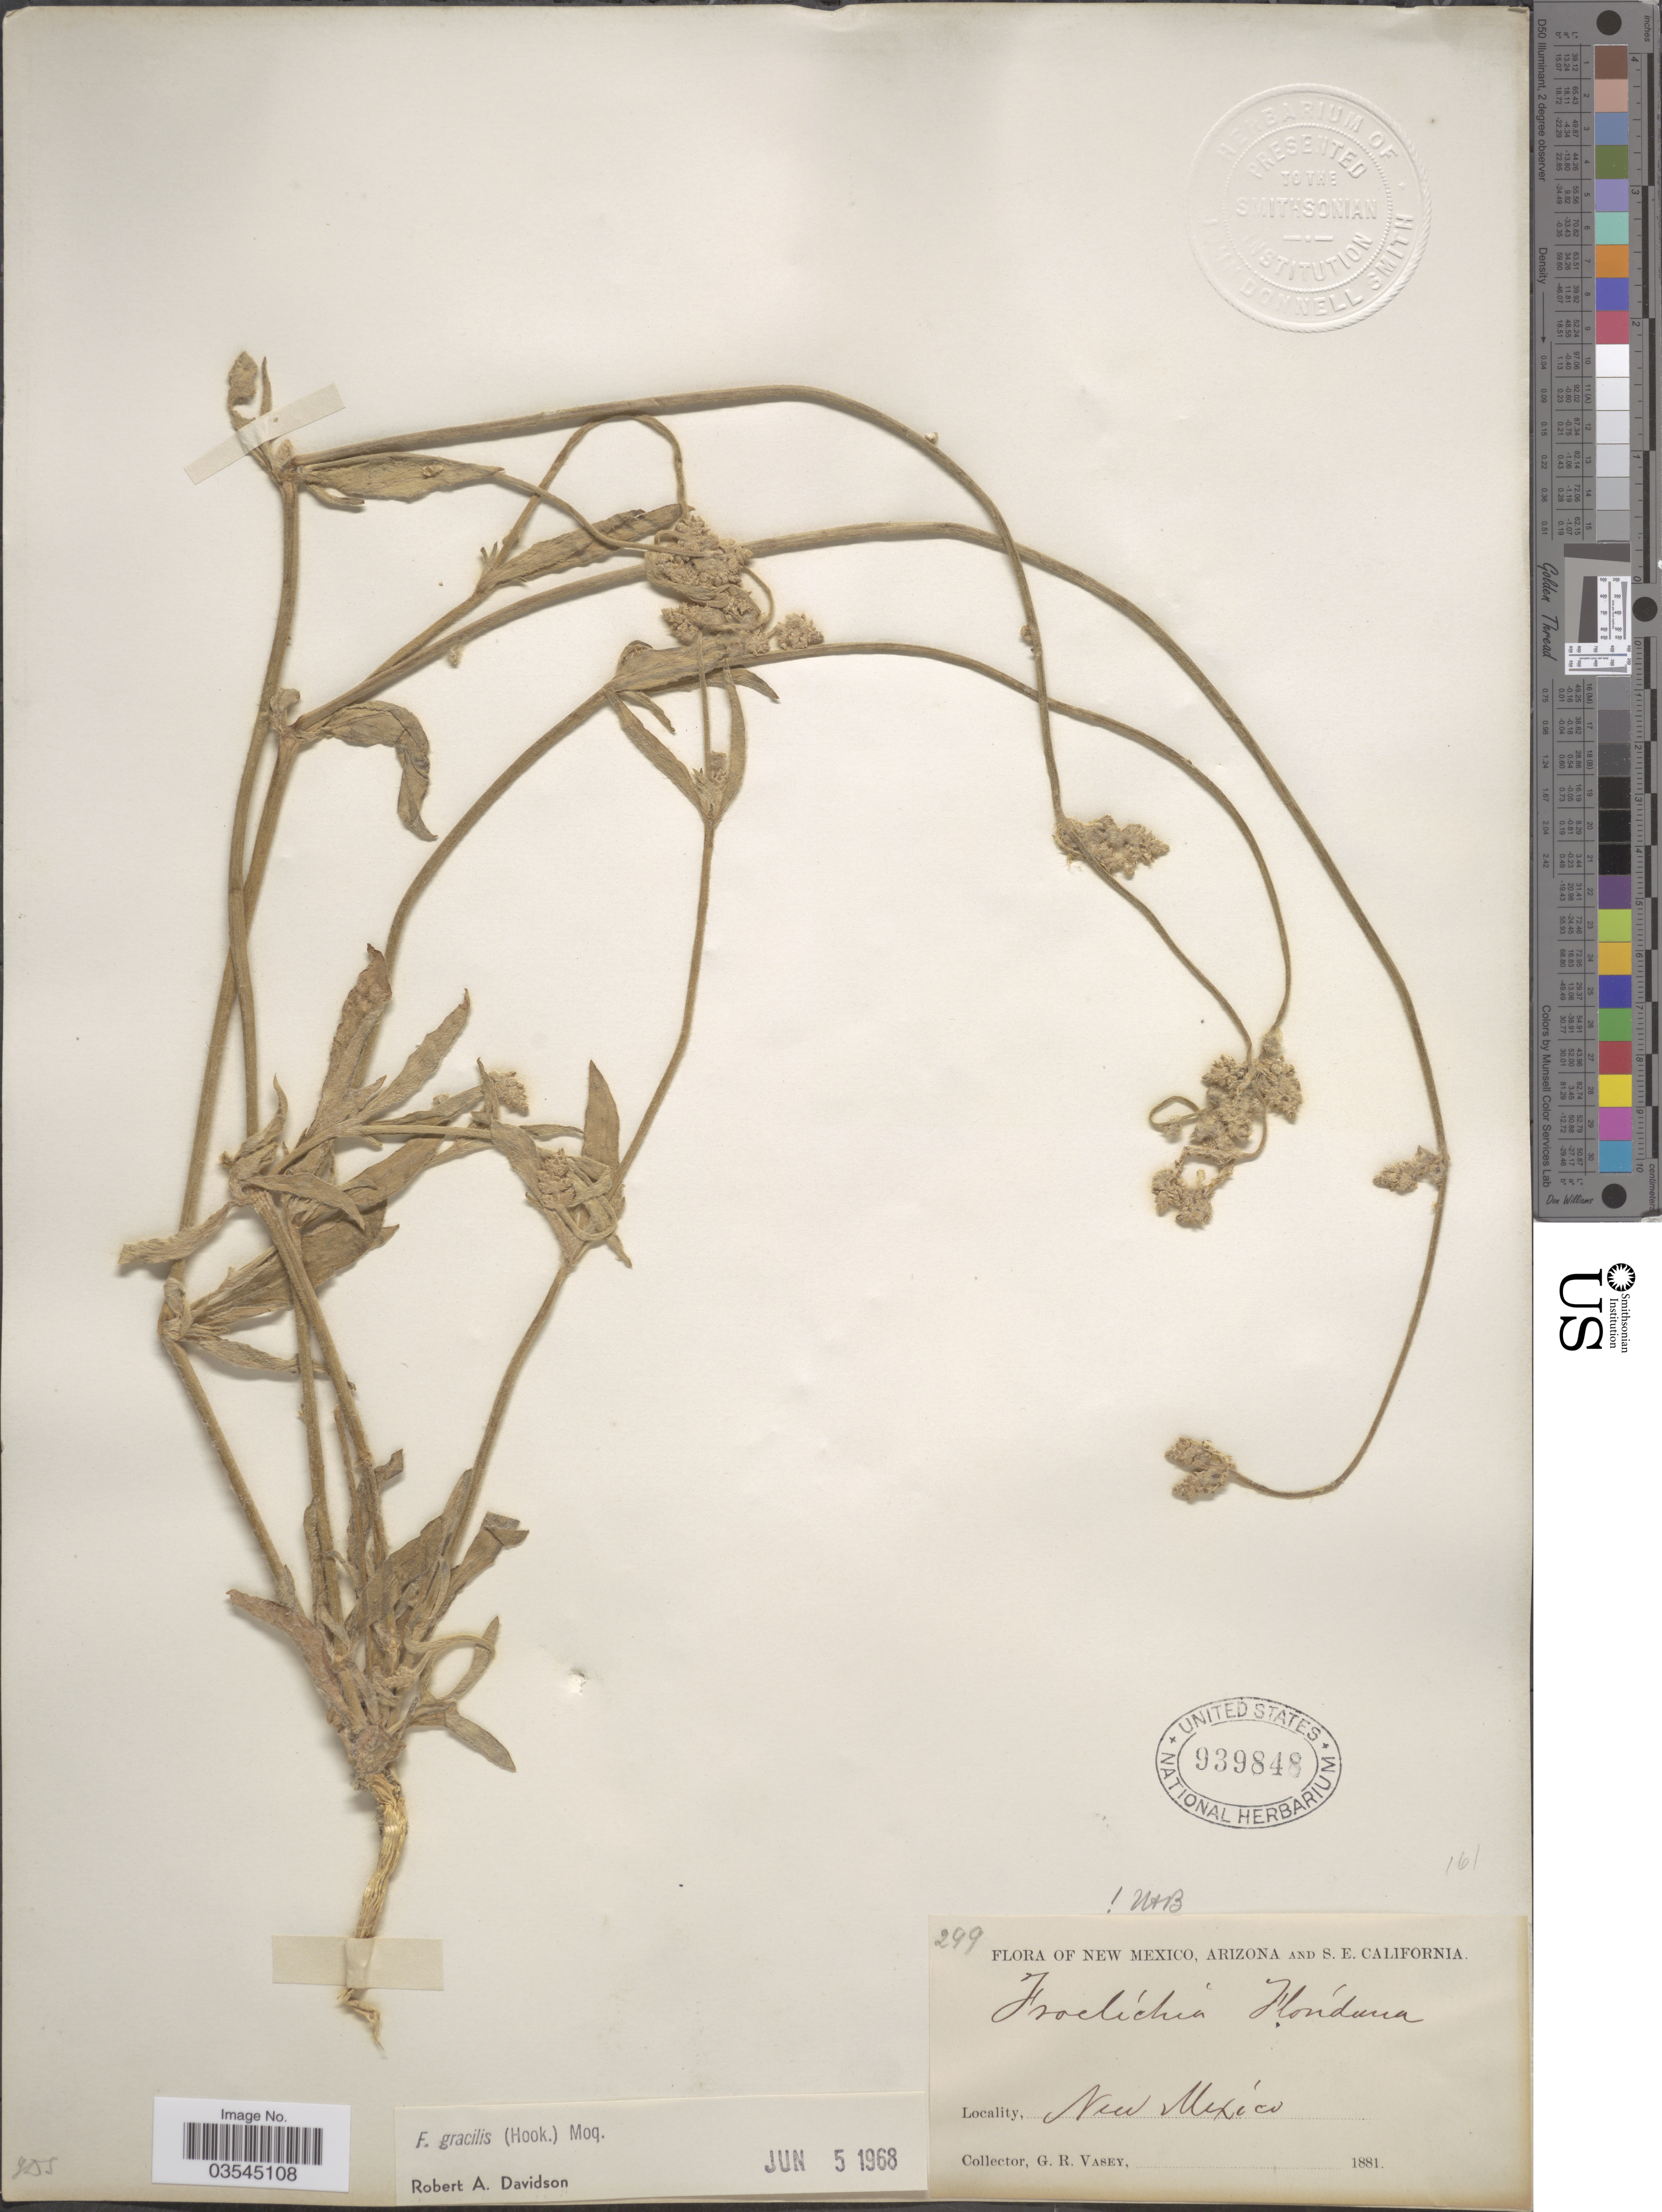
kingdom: Plantae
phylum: Tracheophyta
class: Magnoliopsida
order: Caryophyllales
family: Amaranthaceae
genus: Froelichia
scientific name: Froelichia gracilis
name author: (Hook.) Moq.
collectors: G. R. Vasey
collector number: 299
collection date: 1881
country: United States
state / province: New Mexico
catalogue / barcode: US 939848